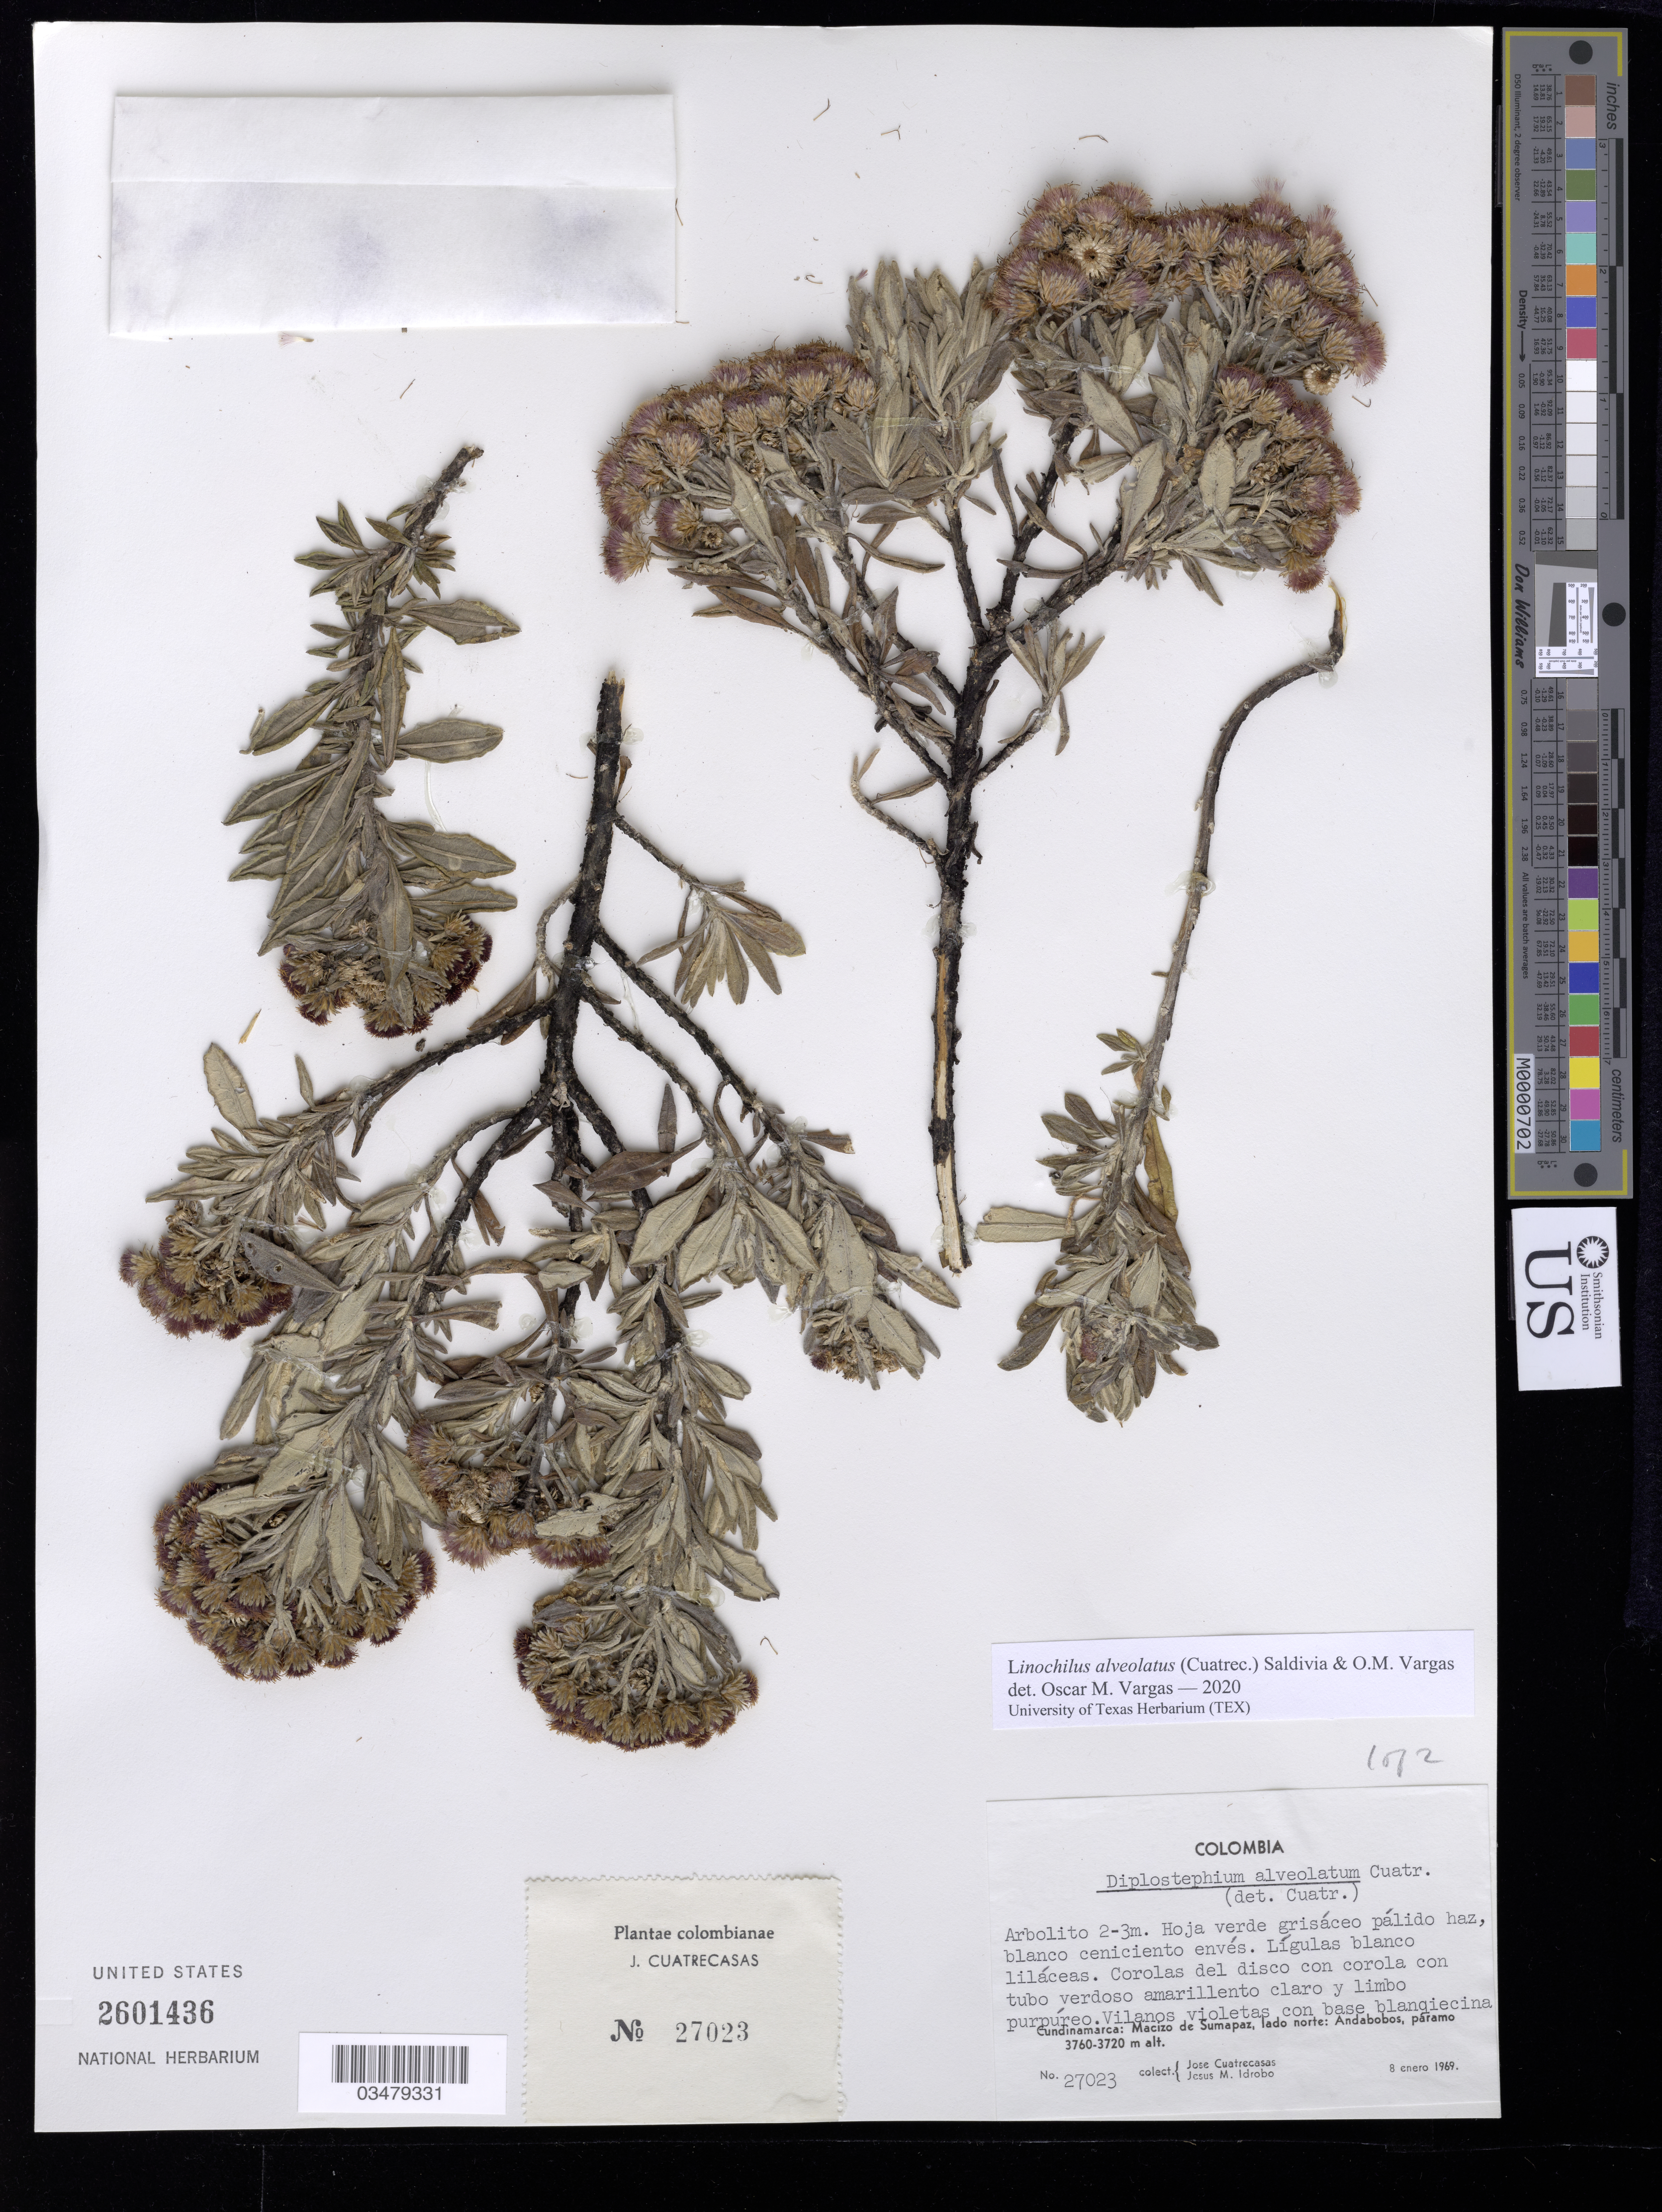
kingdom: Plantae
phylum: Tracheophyta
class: Magnoliopsida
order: Asterales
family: Asteraceae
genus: Linochilus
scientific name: Linochilus alveolatus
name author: (Cuatrec.) Saldivia & O.M. Vargas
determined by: Vargas, Oscar M.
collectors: J. Cuatrecasas & J. M. Idrobo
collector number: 27023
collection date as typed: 08 Jan 1969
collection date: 1969-01-08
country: Colombia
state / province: Cundinamarca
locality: Macizo de Sumapaz, lado N, Andabobos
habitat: Paramo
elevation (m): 3760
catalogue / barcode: US 2601436